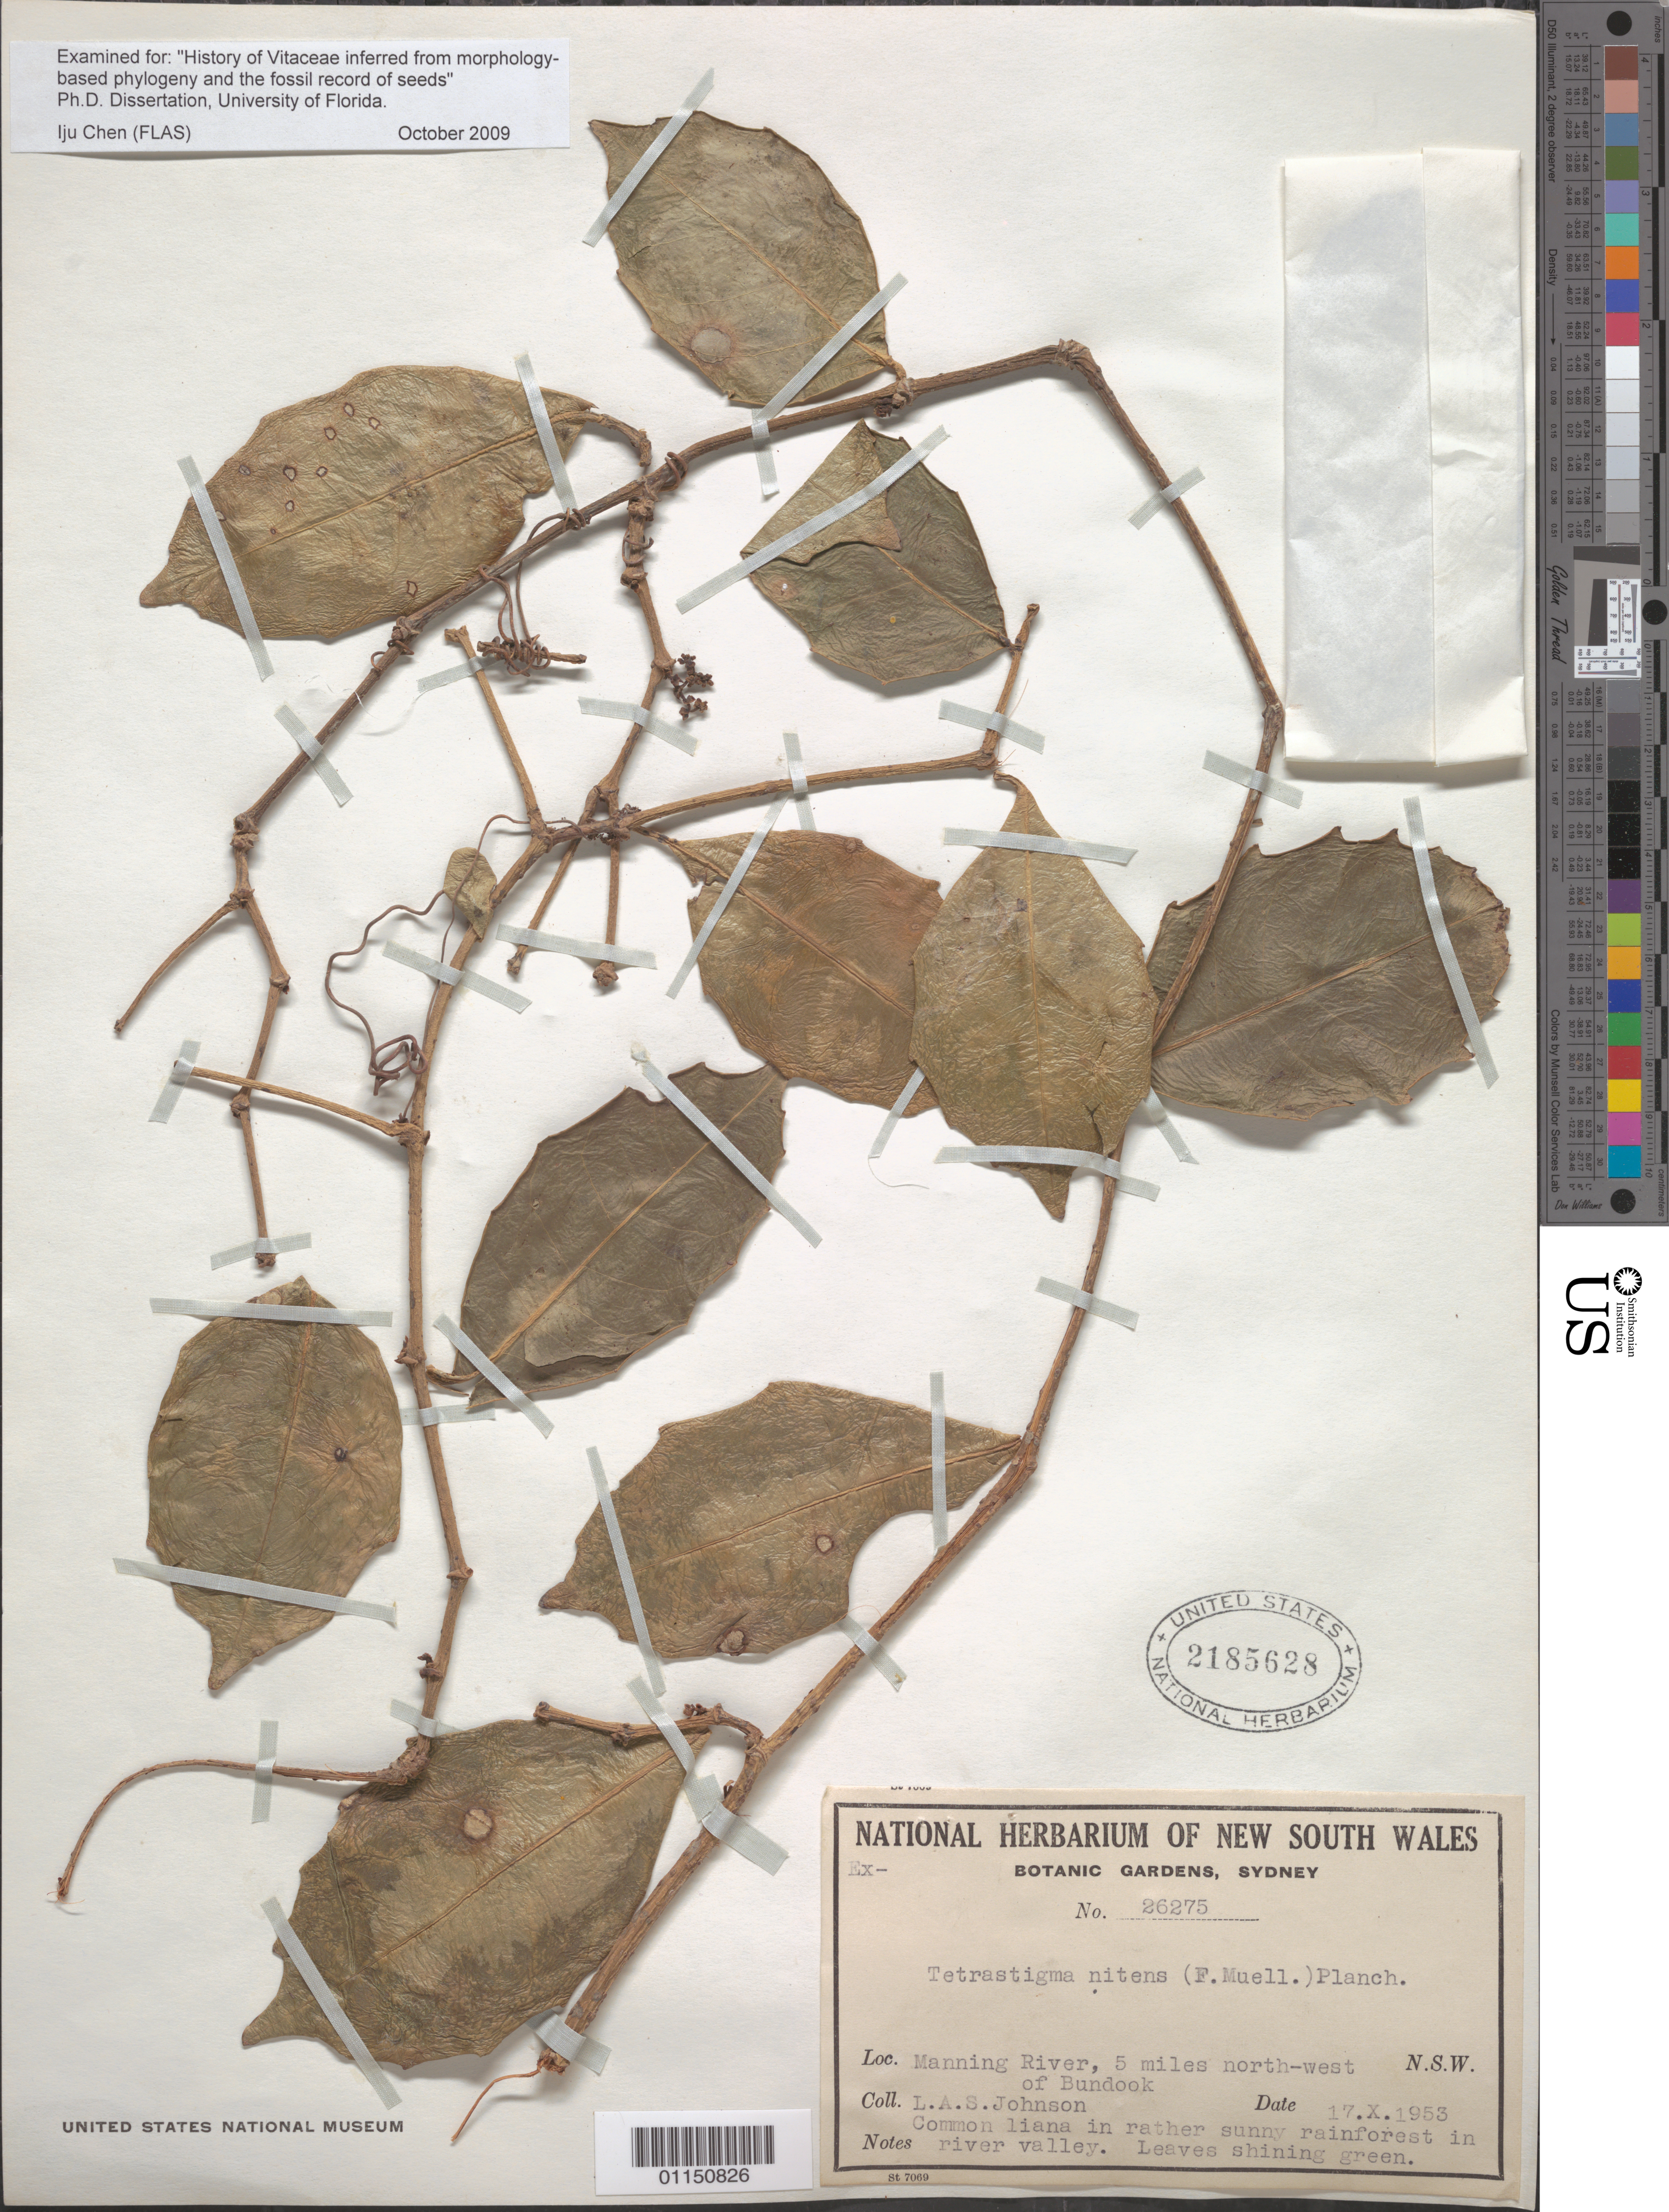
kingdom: Plantae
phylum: Tracheophyta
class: Magnoliopsida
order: Vitales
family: Vitaceae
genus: Tetrastigma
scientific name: Tetrastigma nitens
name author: (F. Muell.) Planch.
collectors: L. A. S. Johnson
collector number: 26275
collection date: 1953-10-17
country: Australia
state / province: New South Wales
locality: Manning River, 5 mi NW of Bundook.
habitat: Common liana in rather sunny rainforest in river valley.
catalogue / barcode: US 2185628